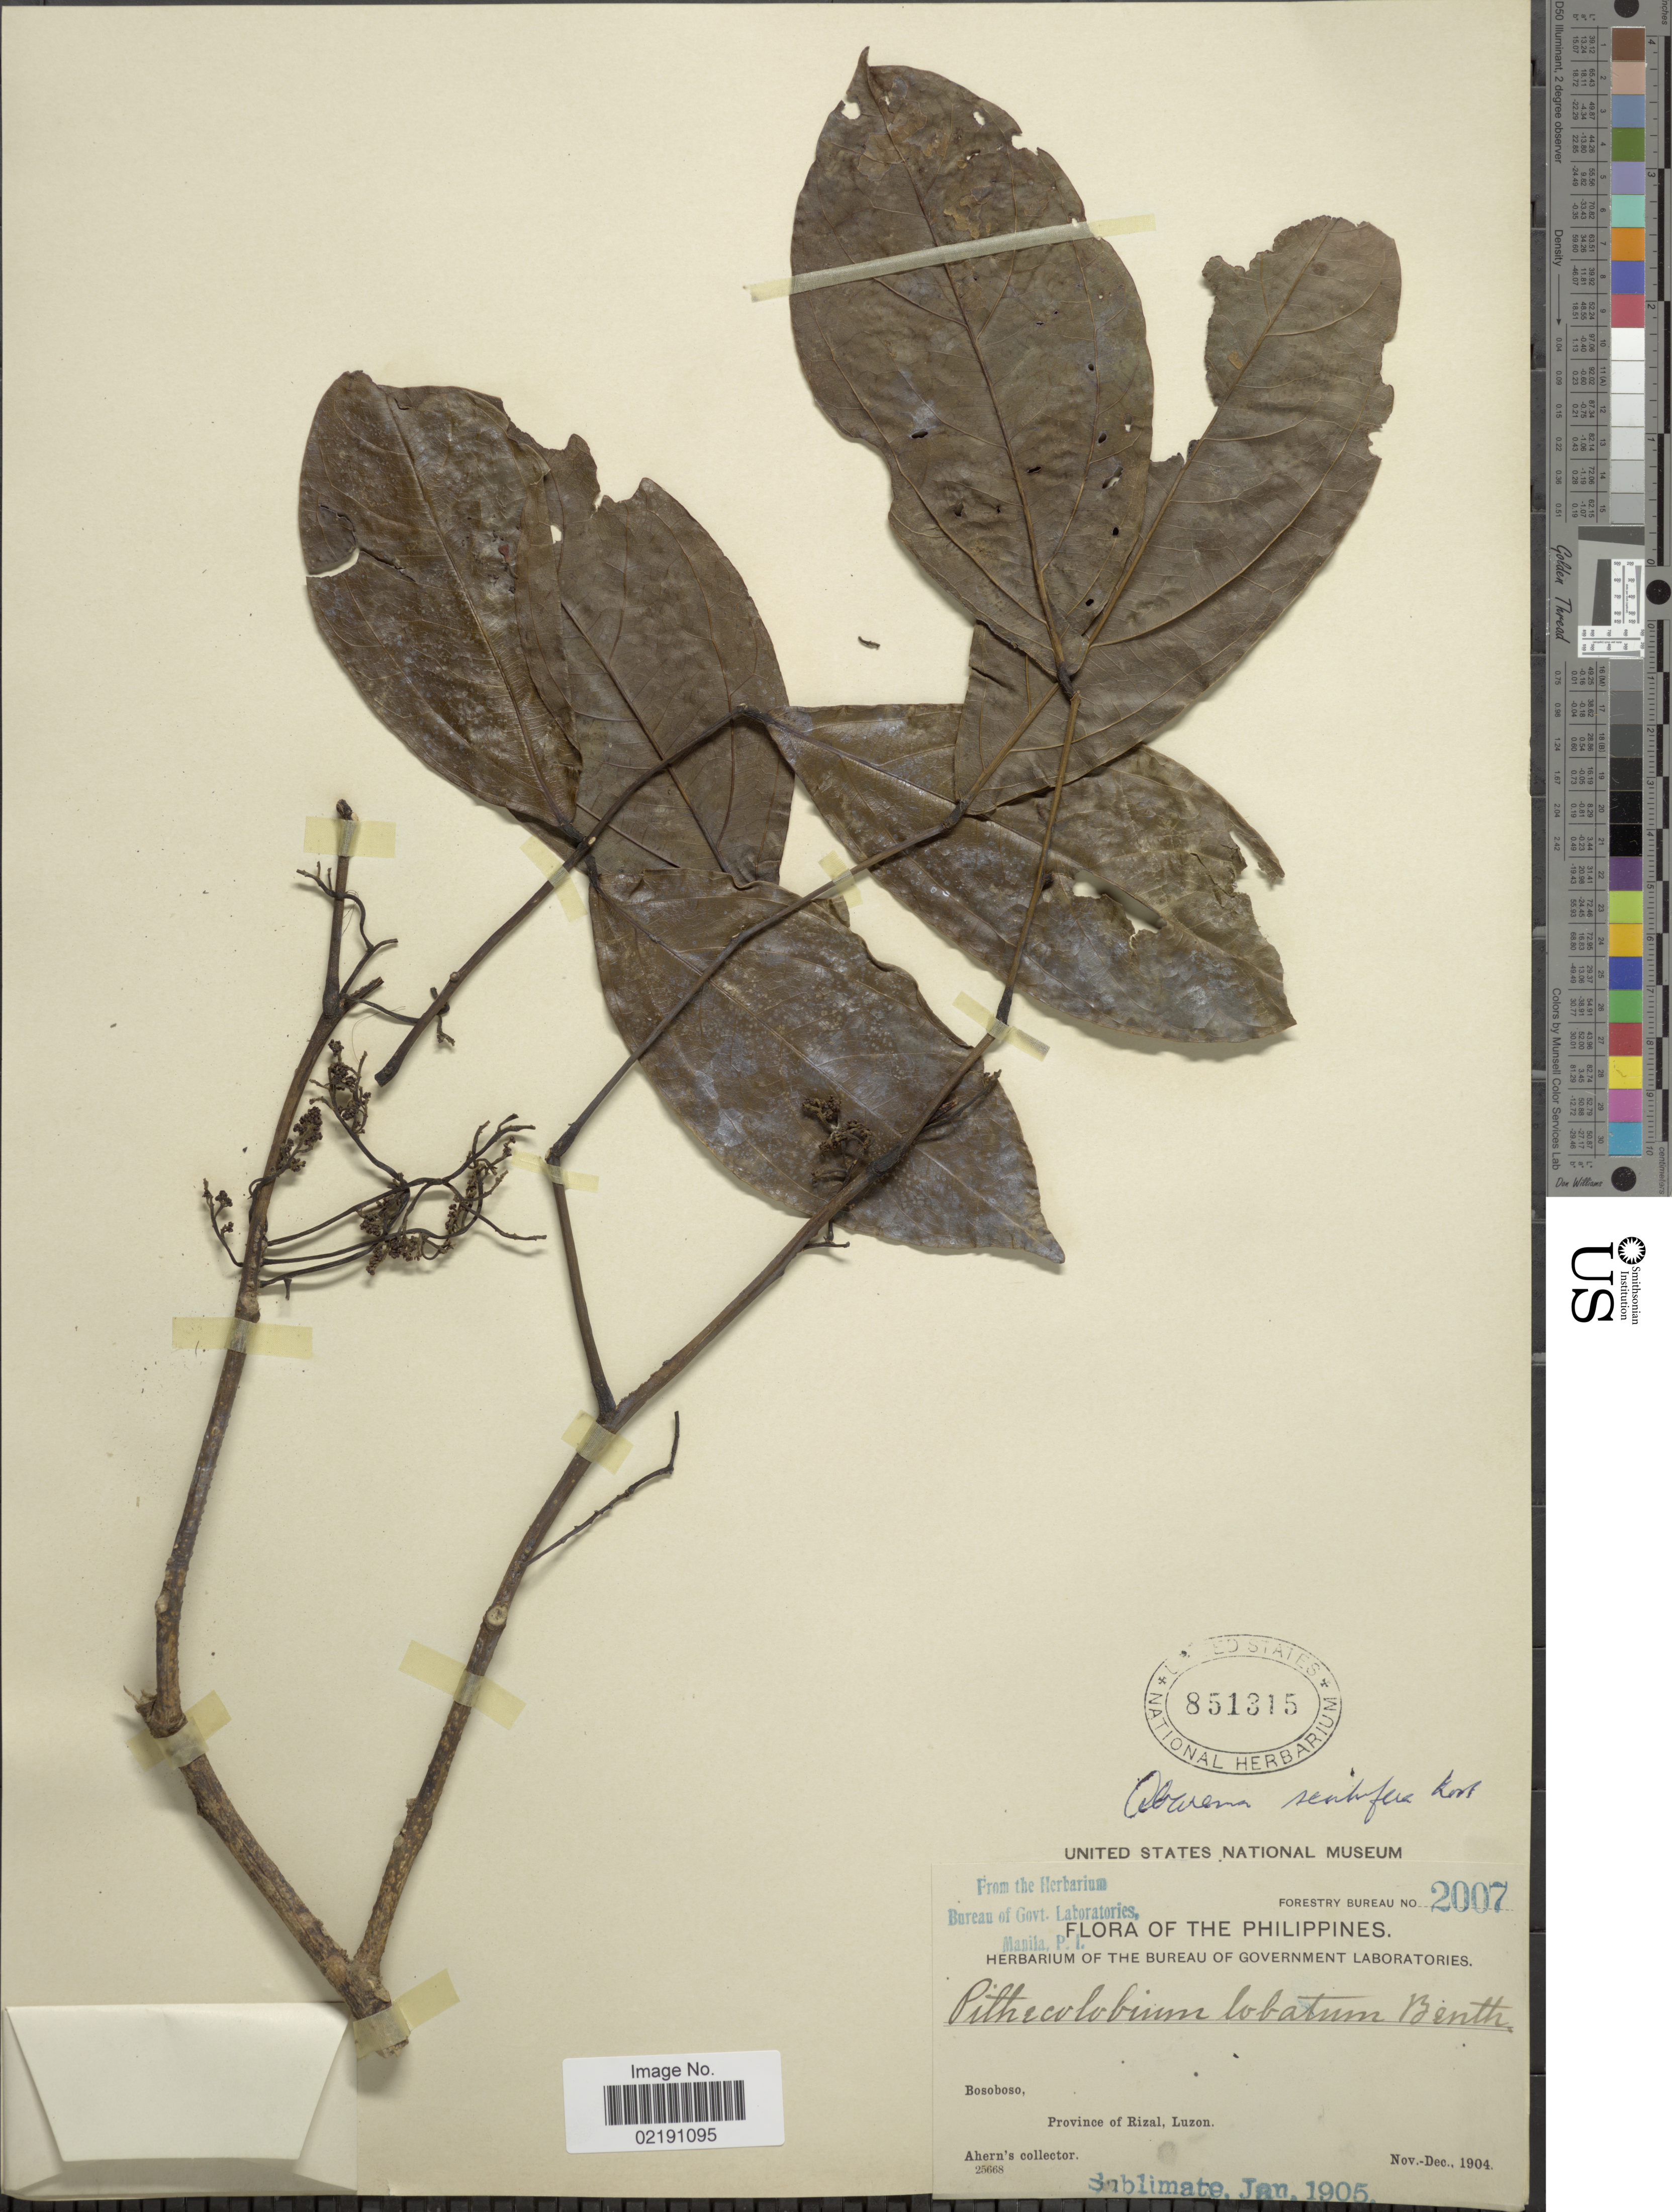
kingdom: Plantae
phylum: Tracheophyta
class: Magnoliopsida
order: Fabales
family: Fabaceae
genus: Archidendron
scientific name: Archidendron scutiferum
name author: (Blanco) I.C. Nielsen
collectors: Ahern's collector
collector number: Forestry Bureau 2007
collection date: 1904-11/1904-12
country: Philippines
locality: Bosoboso, Province of Rizal, Luzon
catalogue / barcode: US 851315